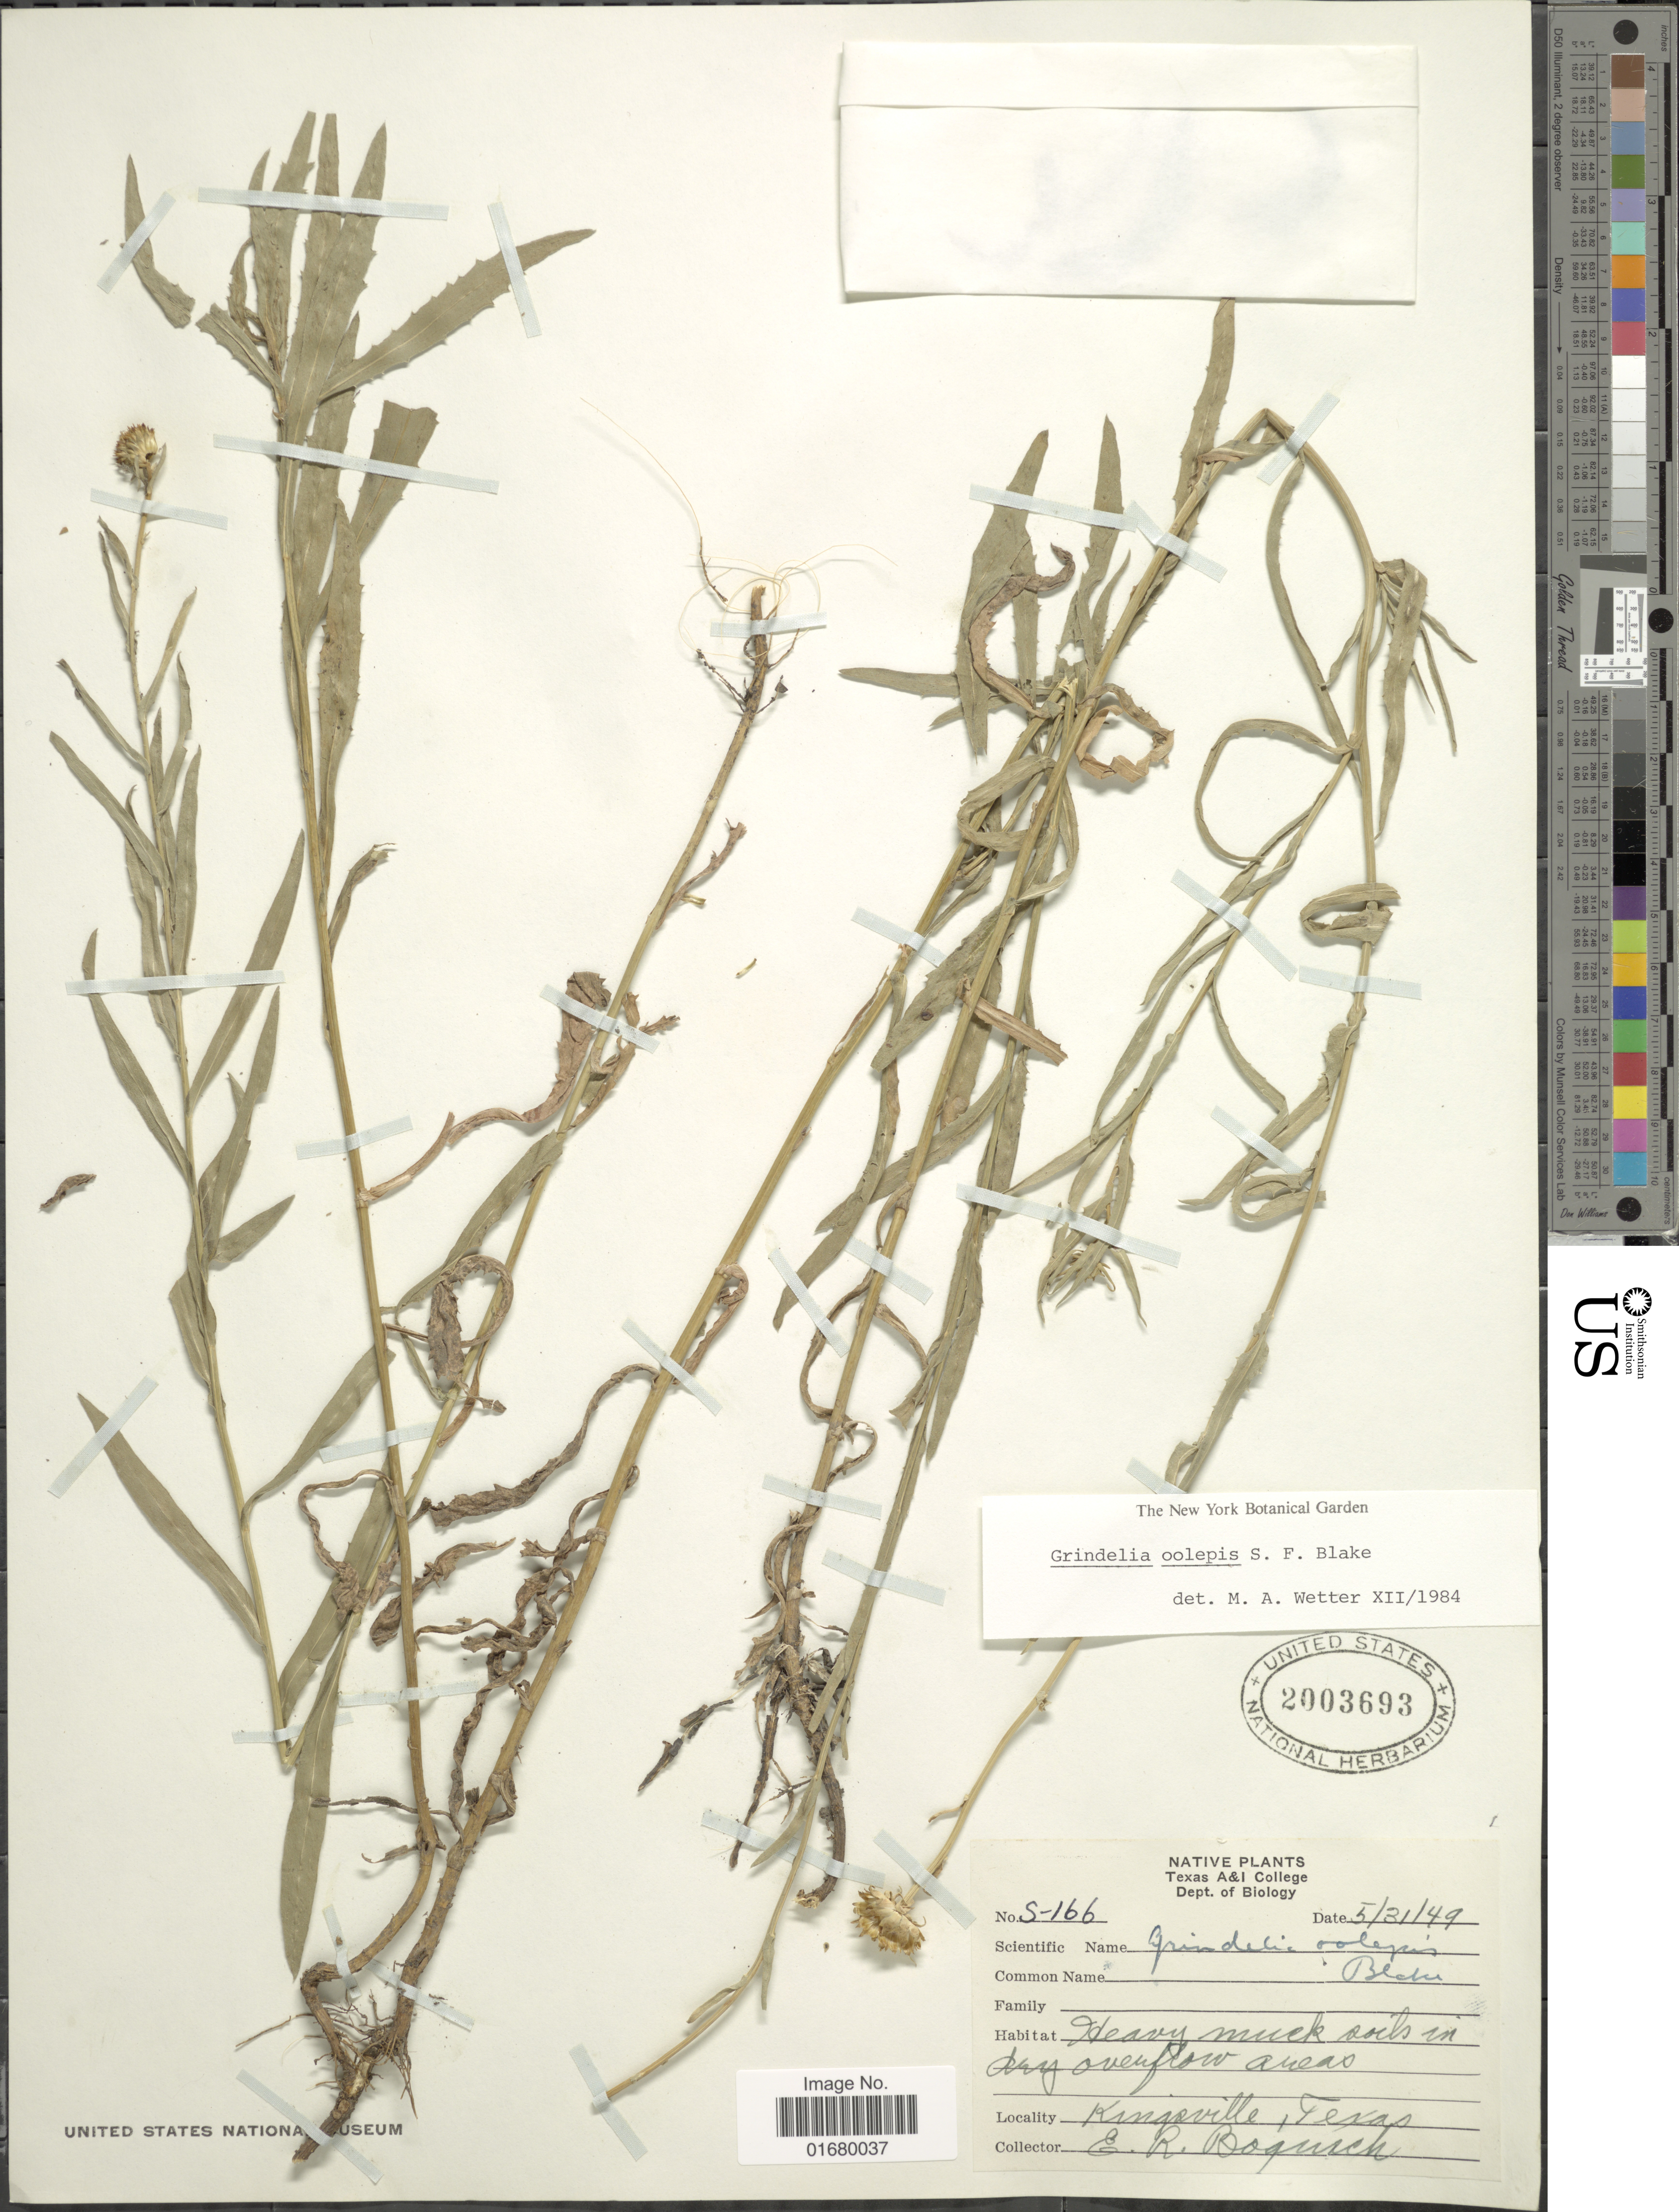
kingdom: Plantae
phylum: Tracheophyta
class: Magnoliopsida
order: Asterales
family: Asteraceae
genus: Grindelia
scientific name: Grindelia oolepis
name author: S.F. Blake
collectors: E. Bogusch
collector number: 5-166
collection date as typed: Transcribed d/m/y: 31/5/49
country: United States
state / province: Texas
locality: Kingsville.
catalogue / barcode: US 2003693